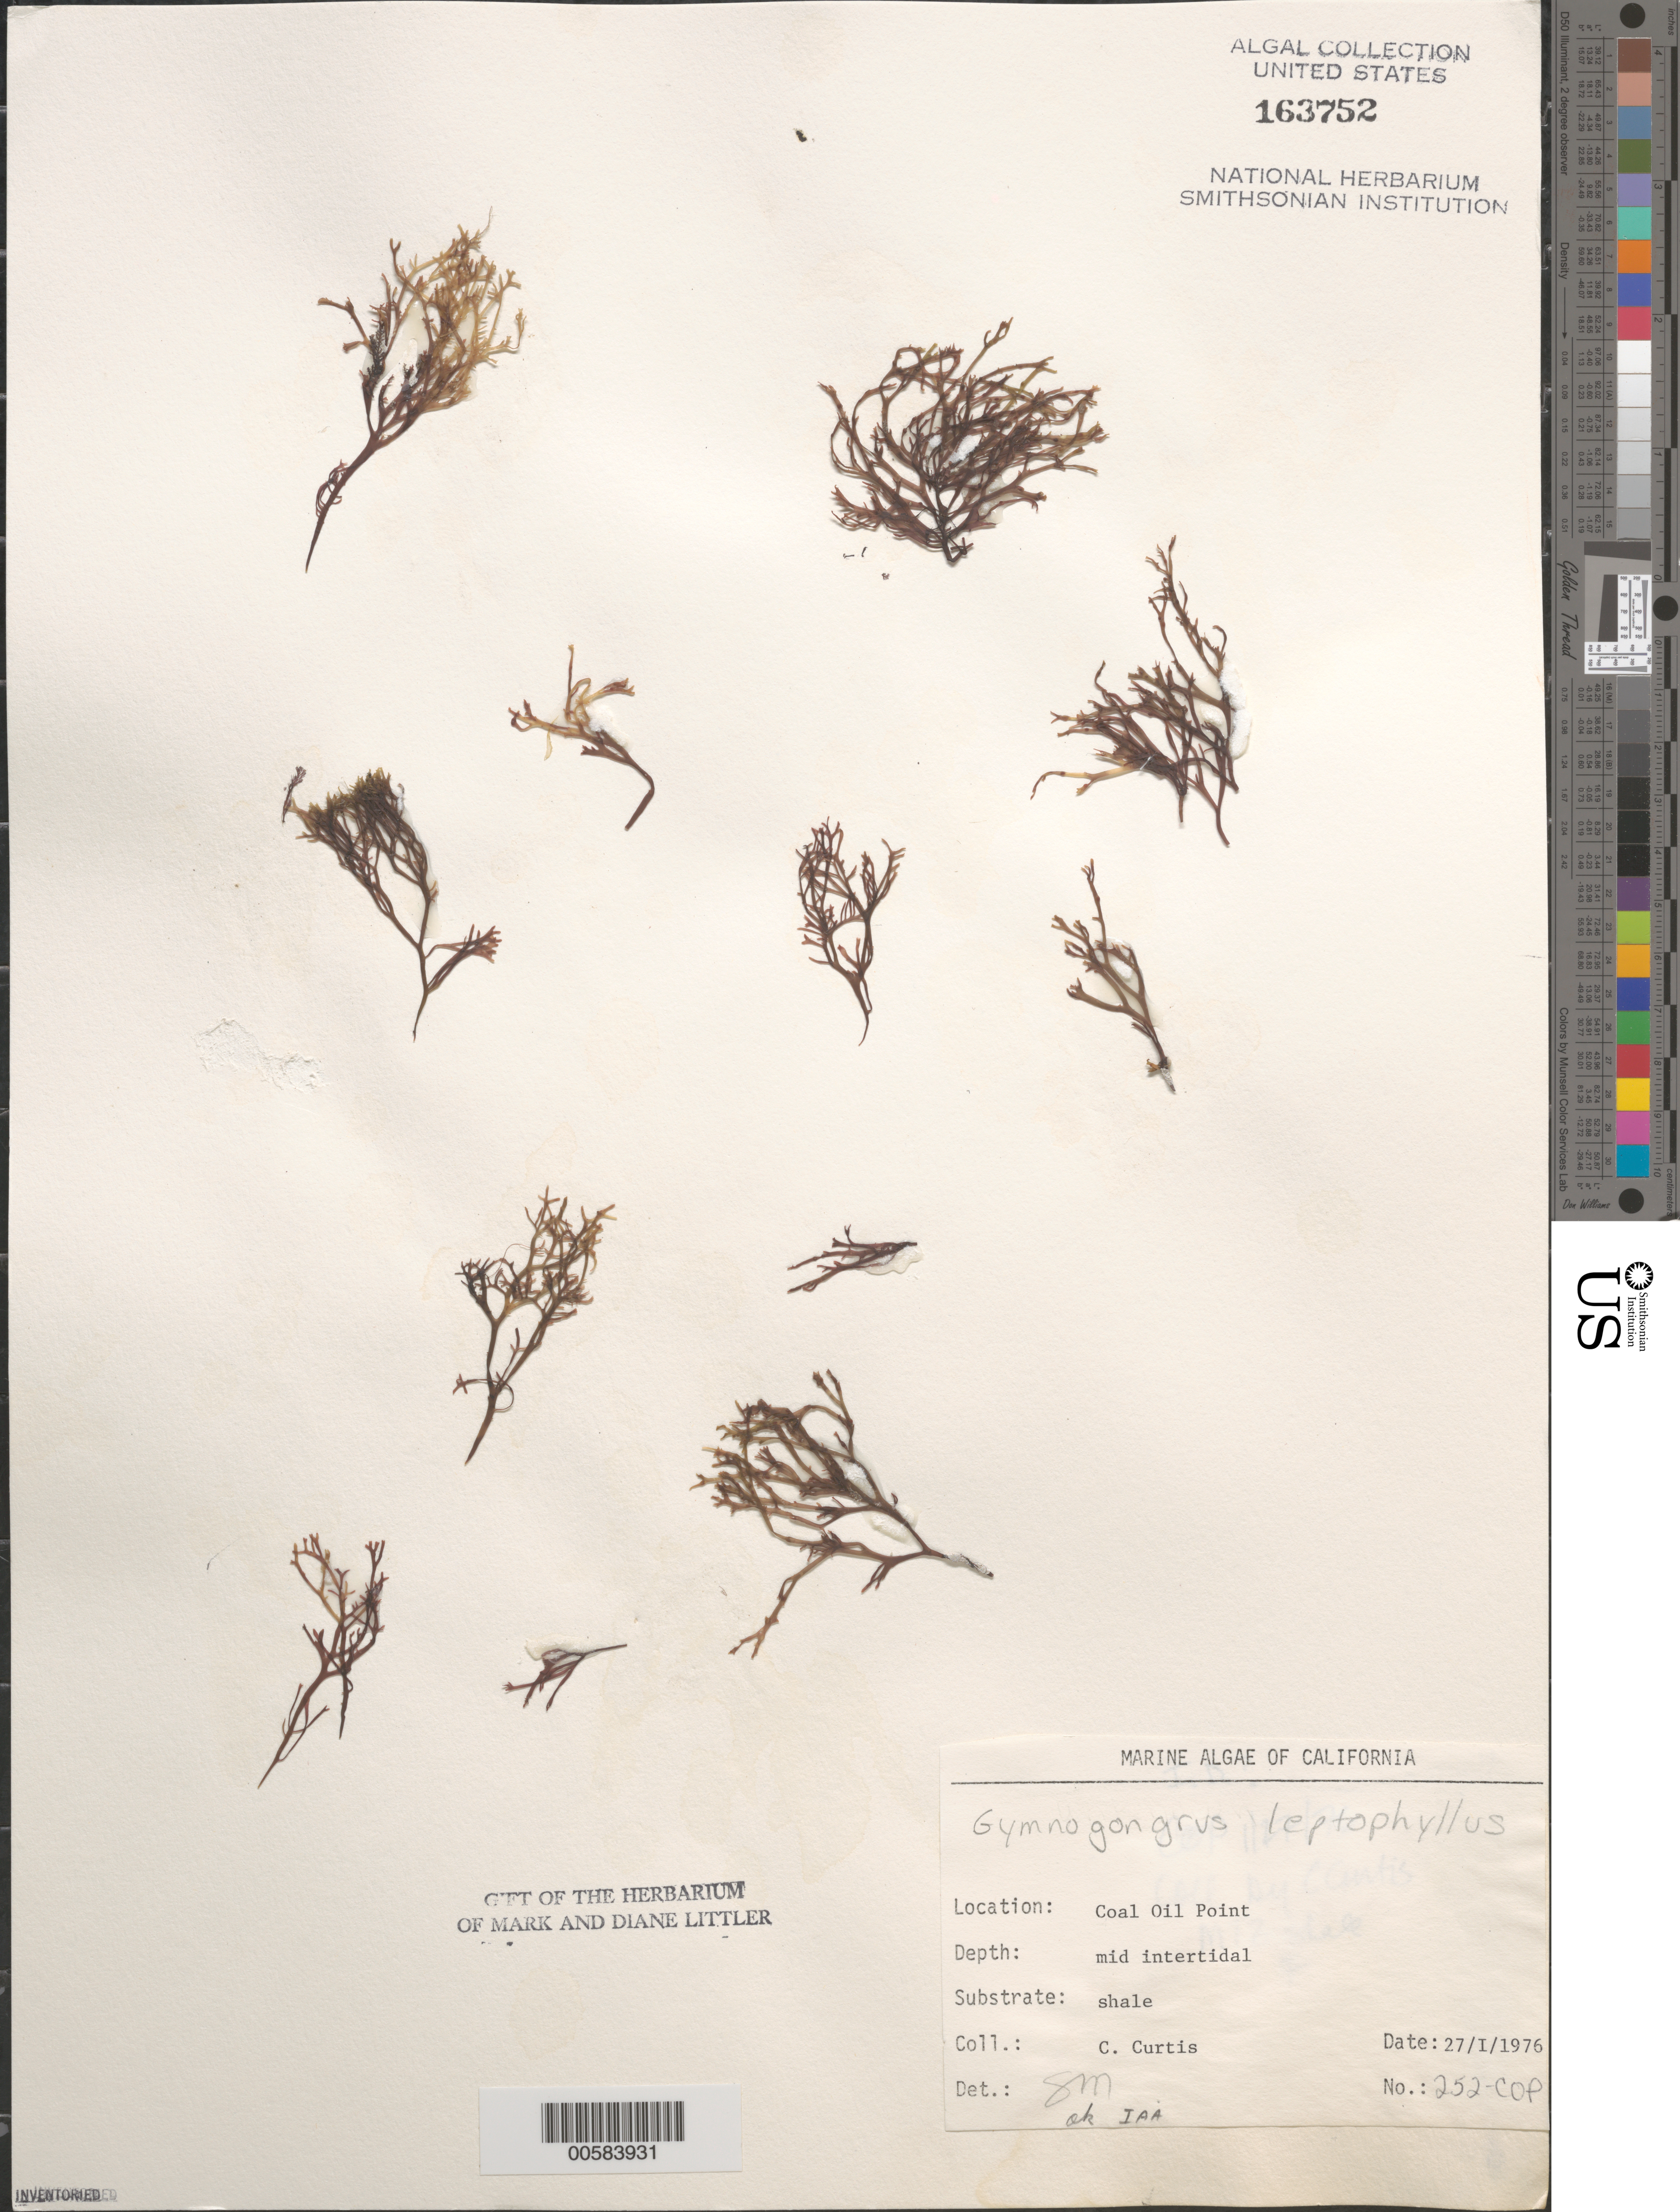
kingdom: Plantae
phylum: Rhodophyta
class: Florideophyceae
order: Gigartinales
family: Phyllophoraceae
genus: Besa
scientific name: Besa leptophylla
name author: (J. Agardh) M.S.Calderon & K.A. Miller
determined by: Algae name updating Project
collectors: C. Curtis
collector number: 252-cop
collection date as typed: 27 Jan 1976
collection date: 1976-01-27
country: United States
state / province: California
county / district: Santa Barbara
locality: Coal Oil Point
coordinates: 34 24'27"N, 119 52'40"W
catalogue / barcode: US 163752